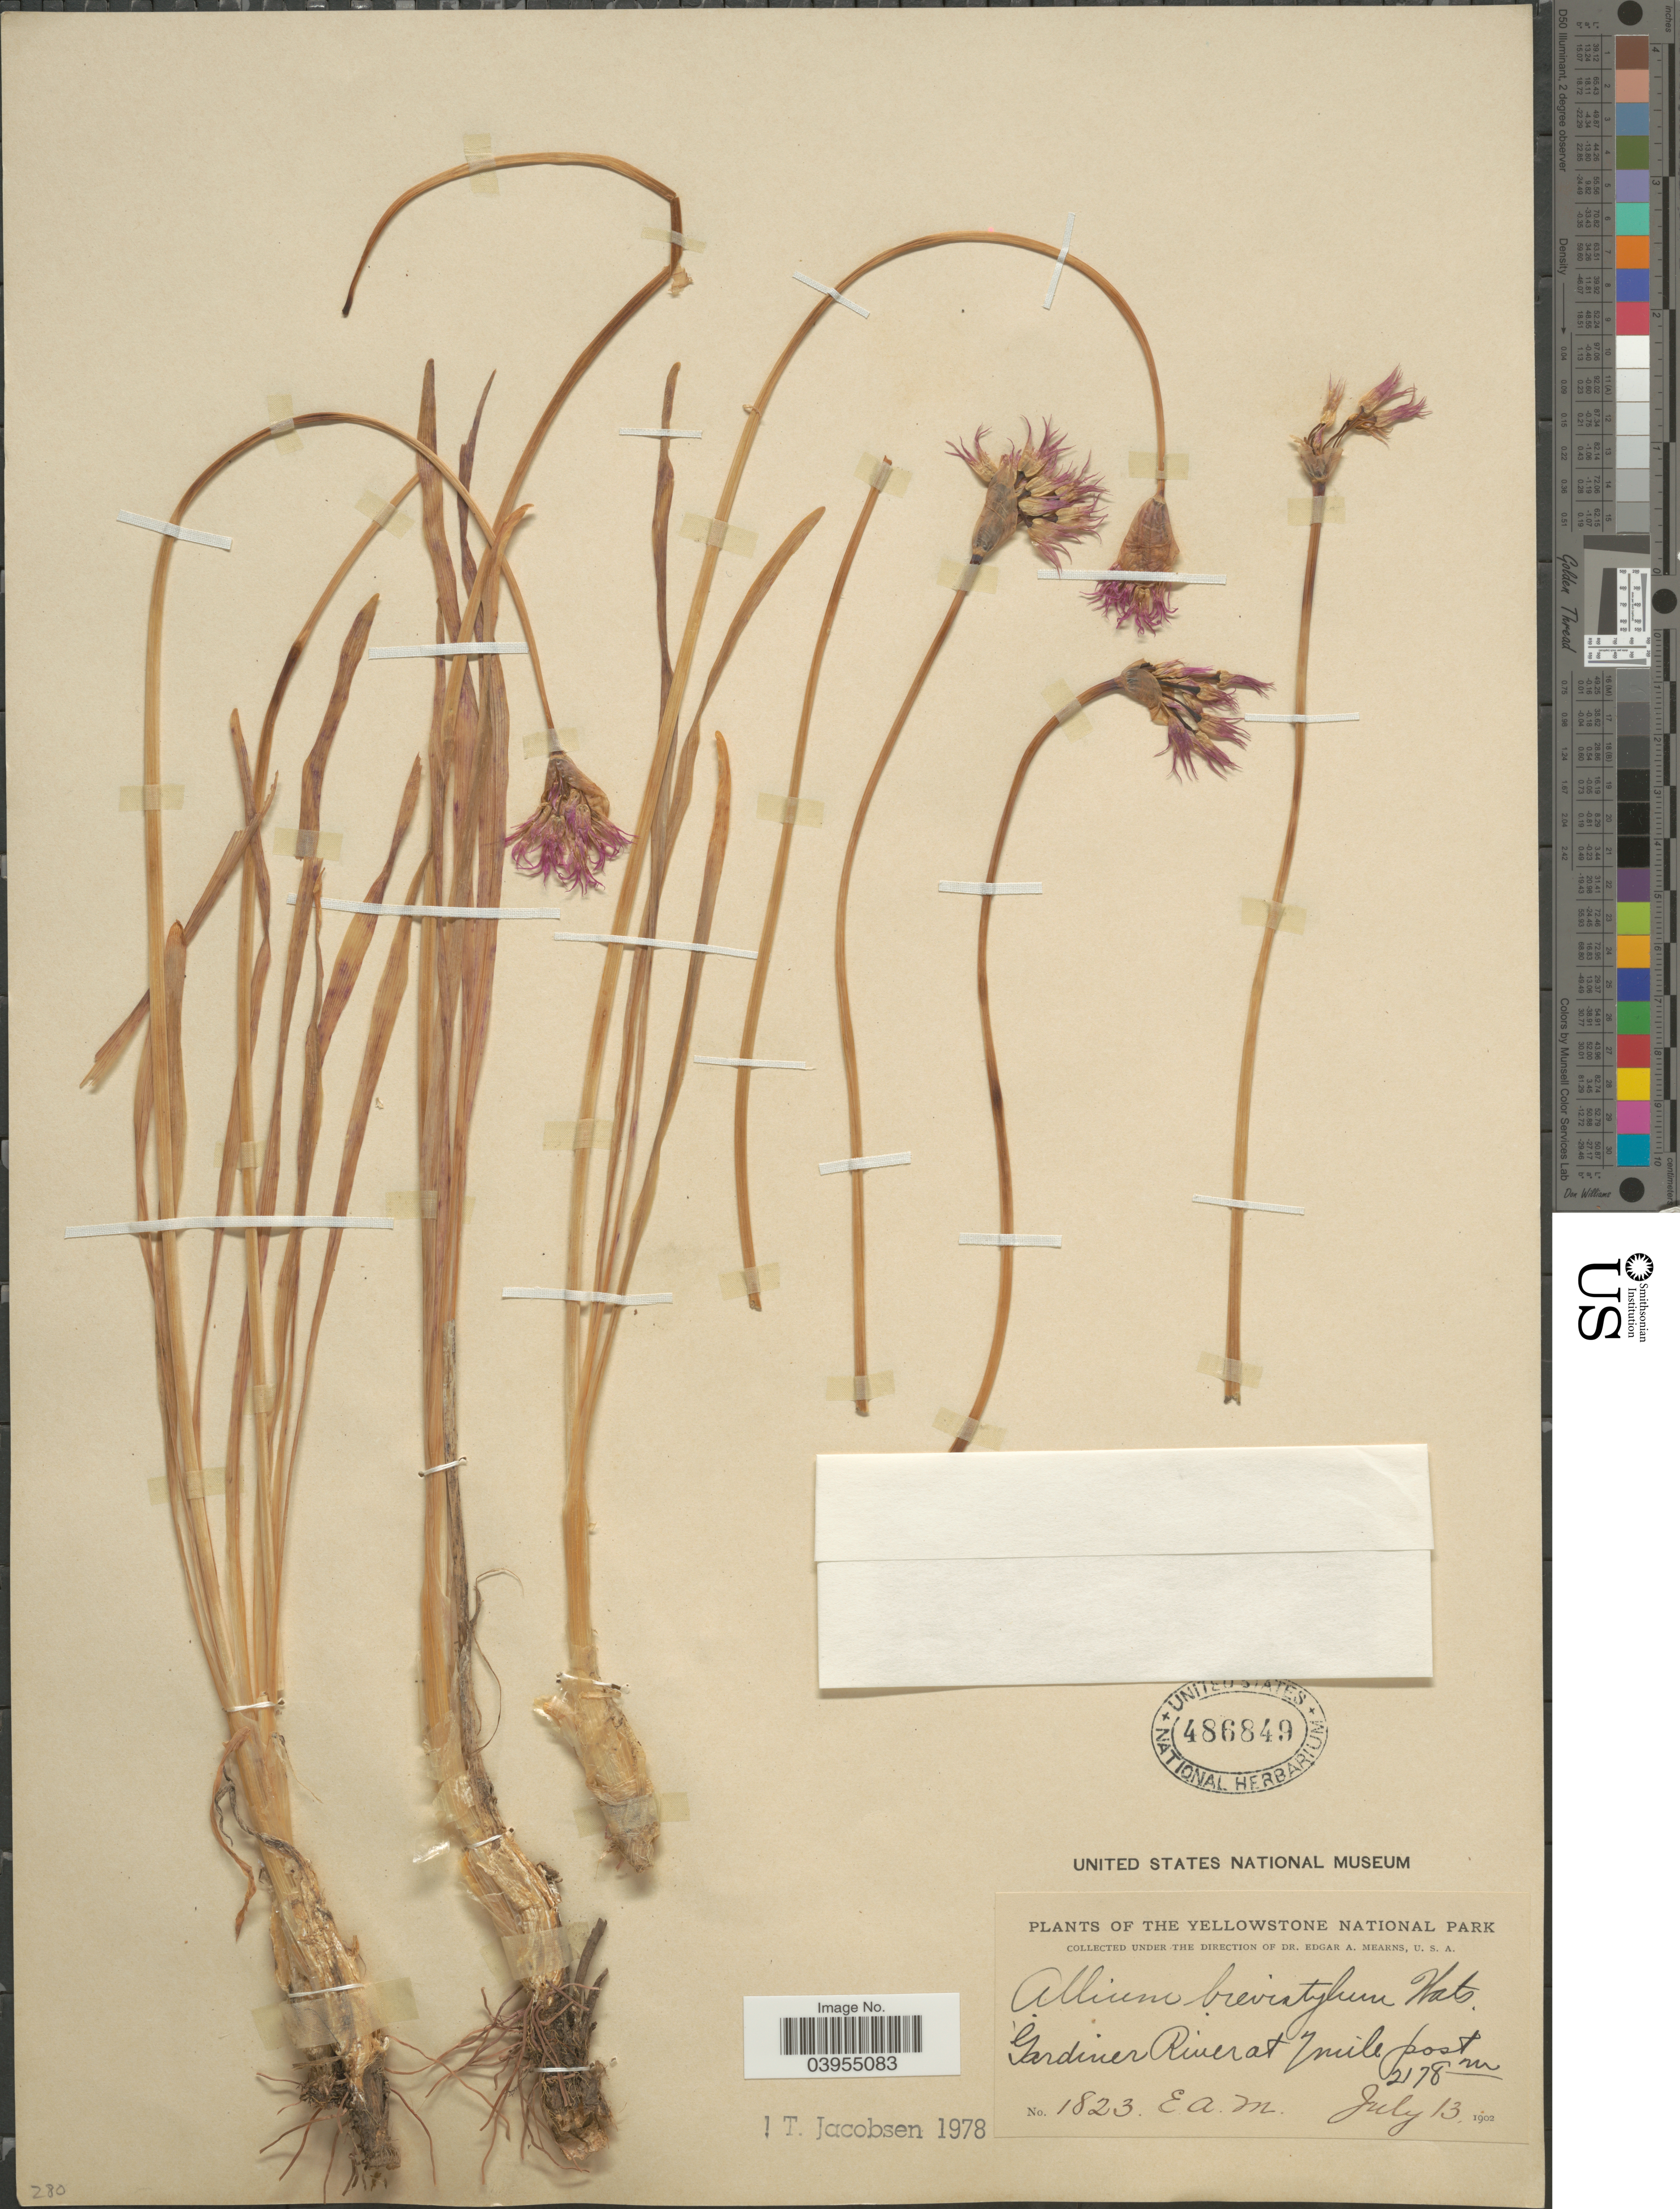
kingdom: Plantae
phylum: Tracheophyta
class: Liliopsida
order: Asparagales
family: Amaryllidaceae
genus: Allium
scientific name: Allium brevistylum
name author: S. Watson in C. King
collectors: E. A. Mearns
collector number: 1823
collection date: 1902-07-13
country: United States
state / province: Montana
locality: The Yellowstone National Park. Gardiner River at 7 mile post.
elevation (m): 2178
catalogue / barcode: US 486849